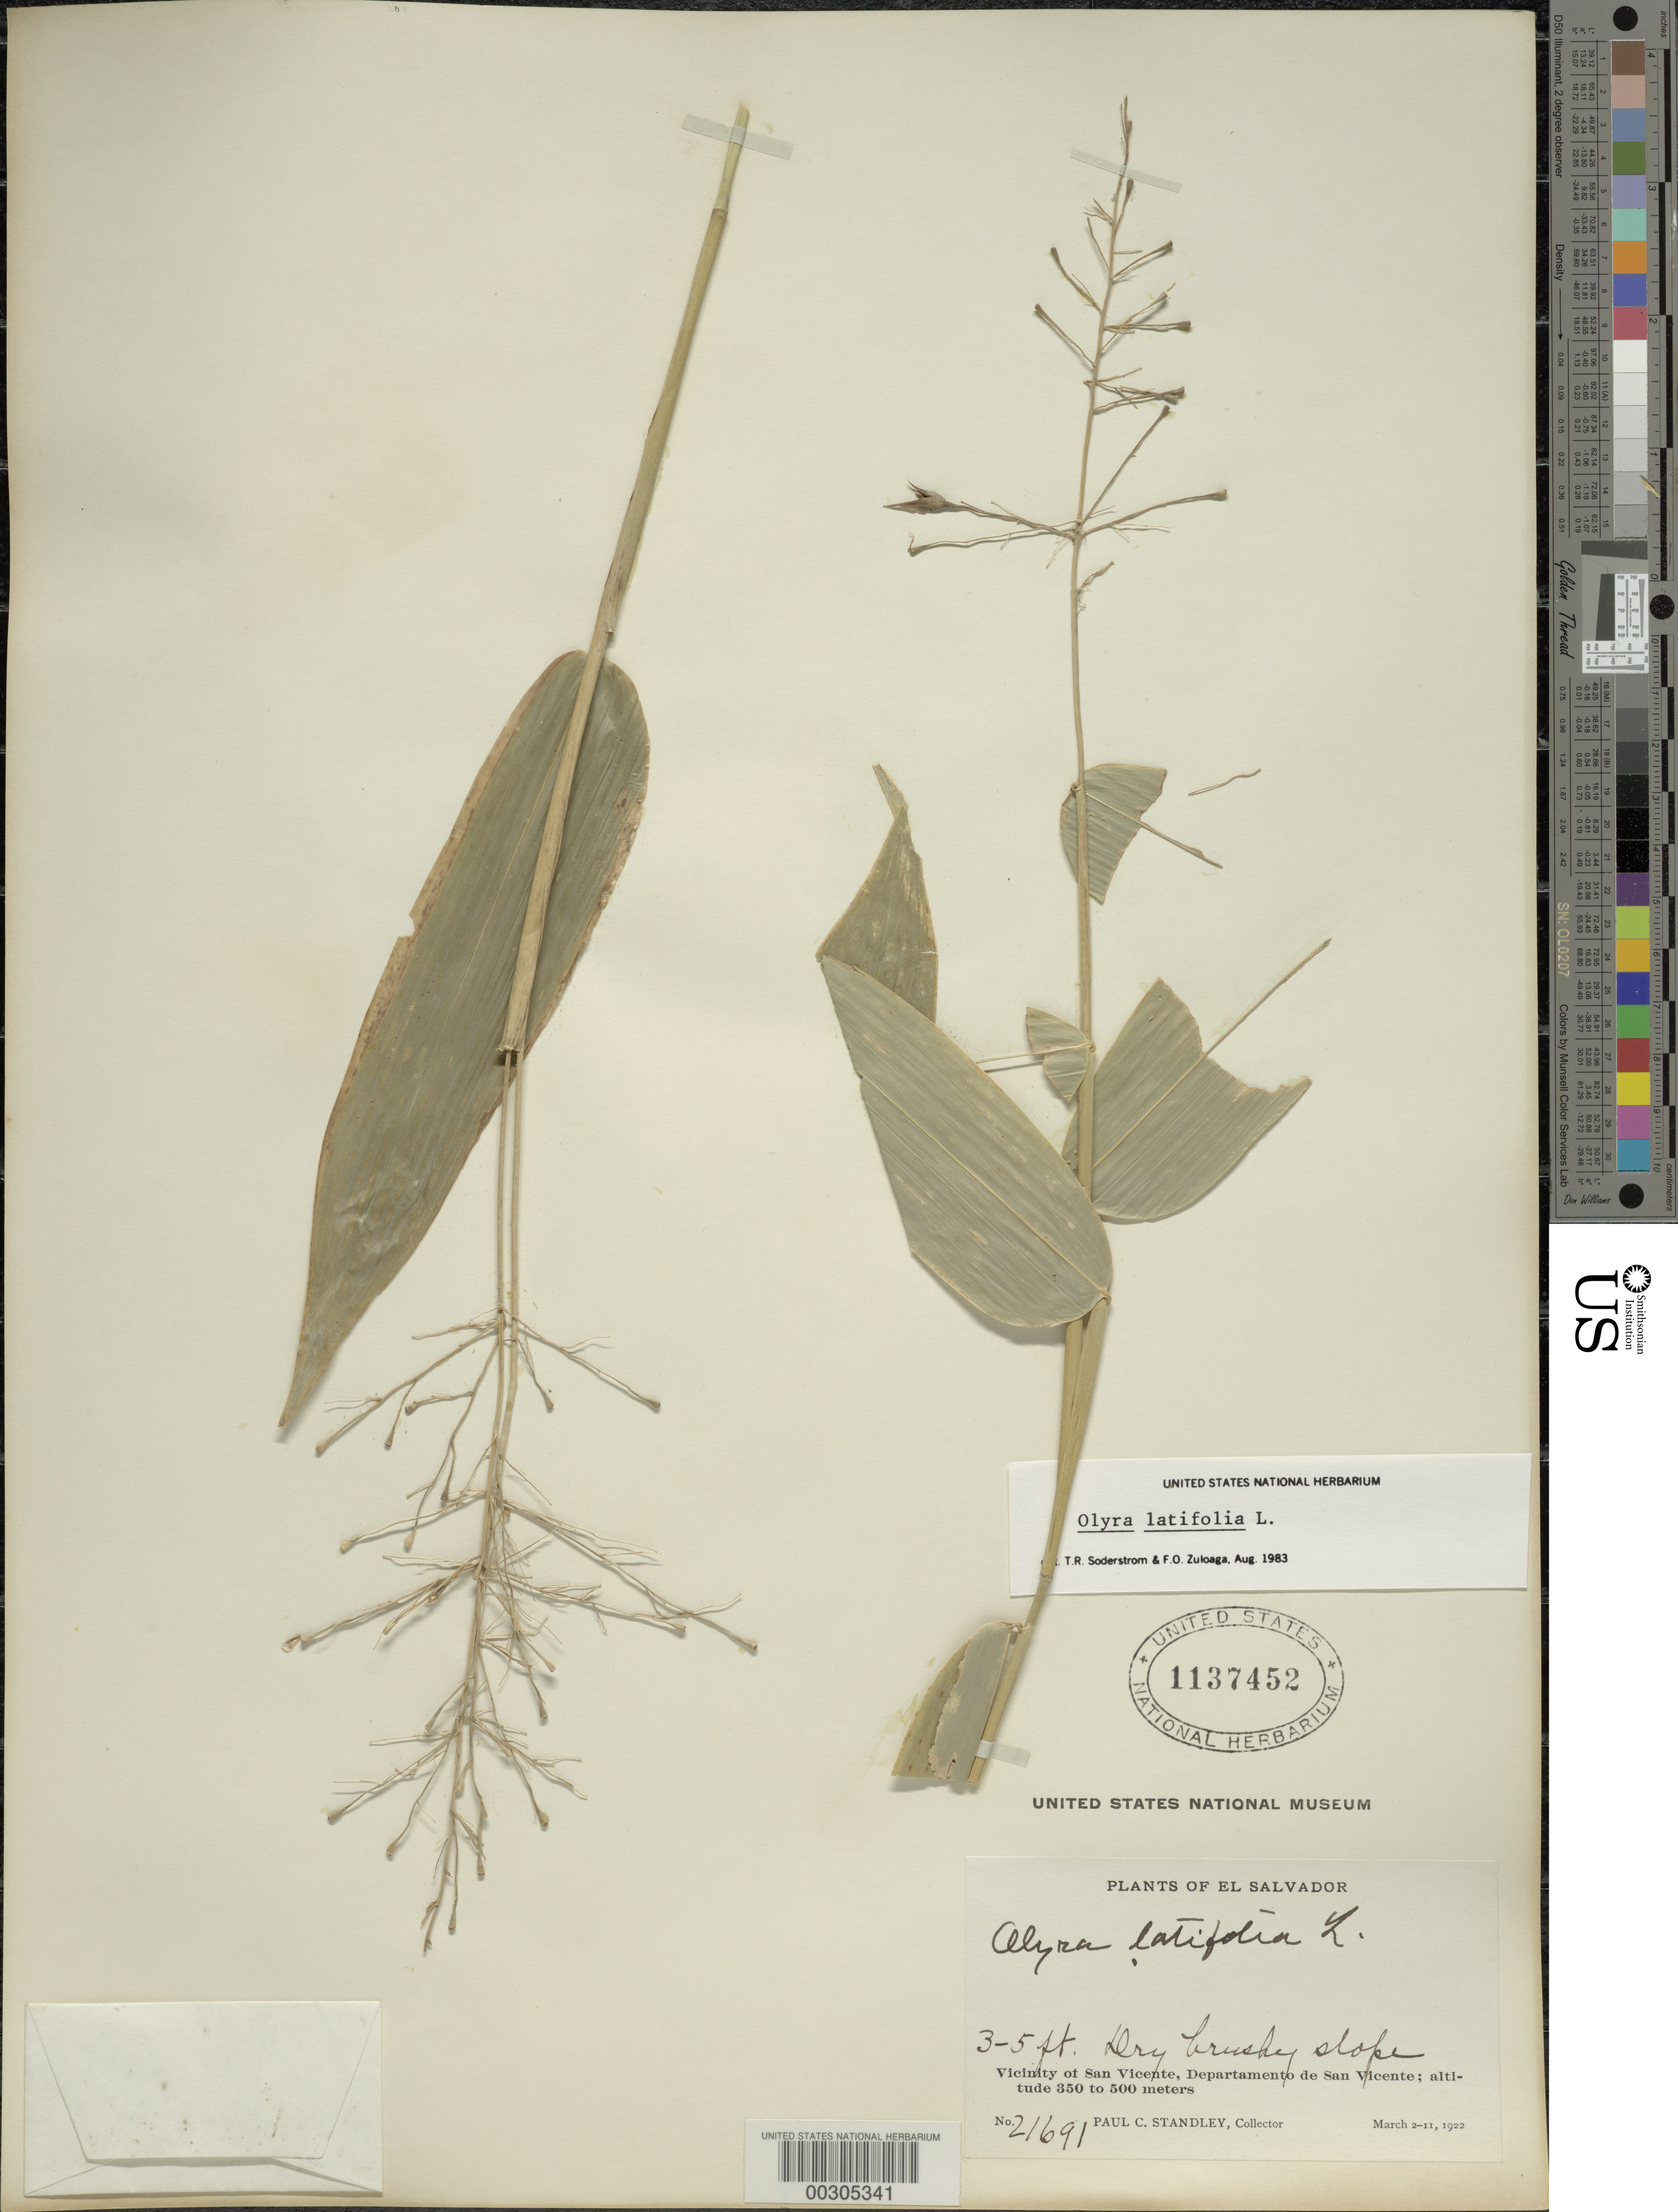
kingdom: Plantae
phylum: Tracheophyta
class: Liliopsida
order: Poales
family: Poaceae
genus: Olyra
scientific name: Olyra latifolia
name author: L.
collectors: P. C. Standley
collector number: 21691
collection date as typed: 02 Mar 1922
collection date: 1922-03-02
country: El Salvador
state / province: San Vincente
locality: San vicente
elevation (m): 350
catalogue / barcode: US 1137452